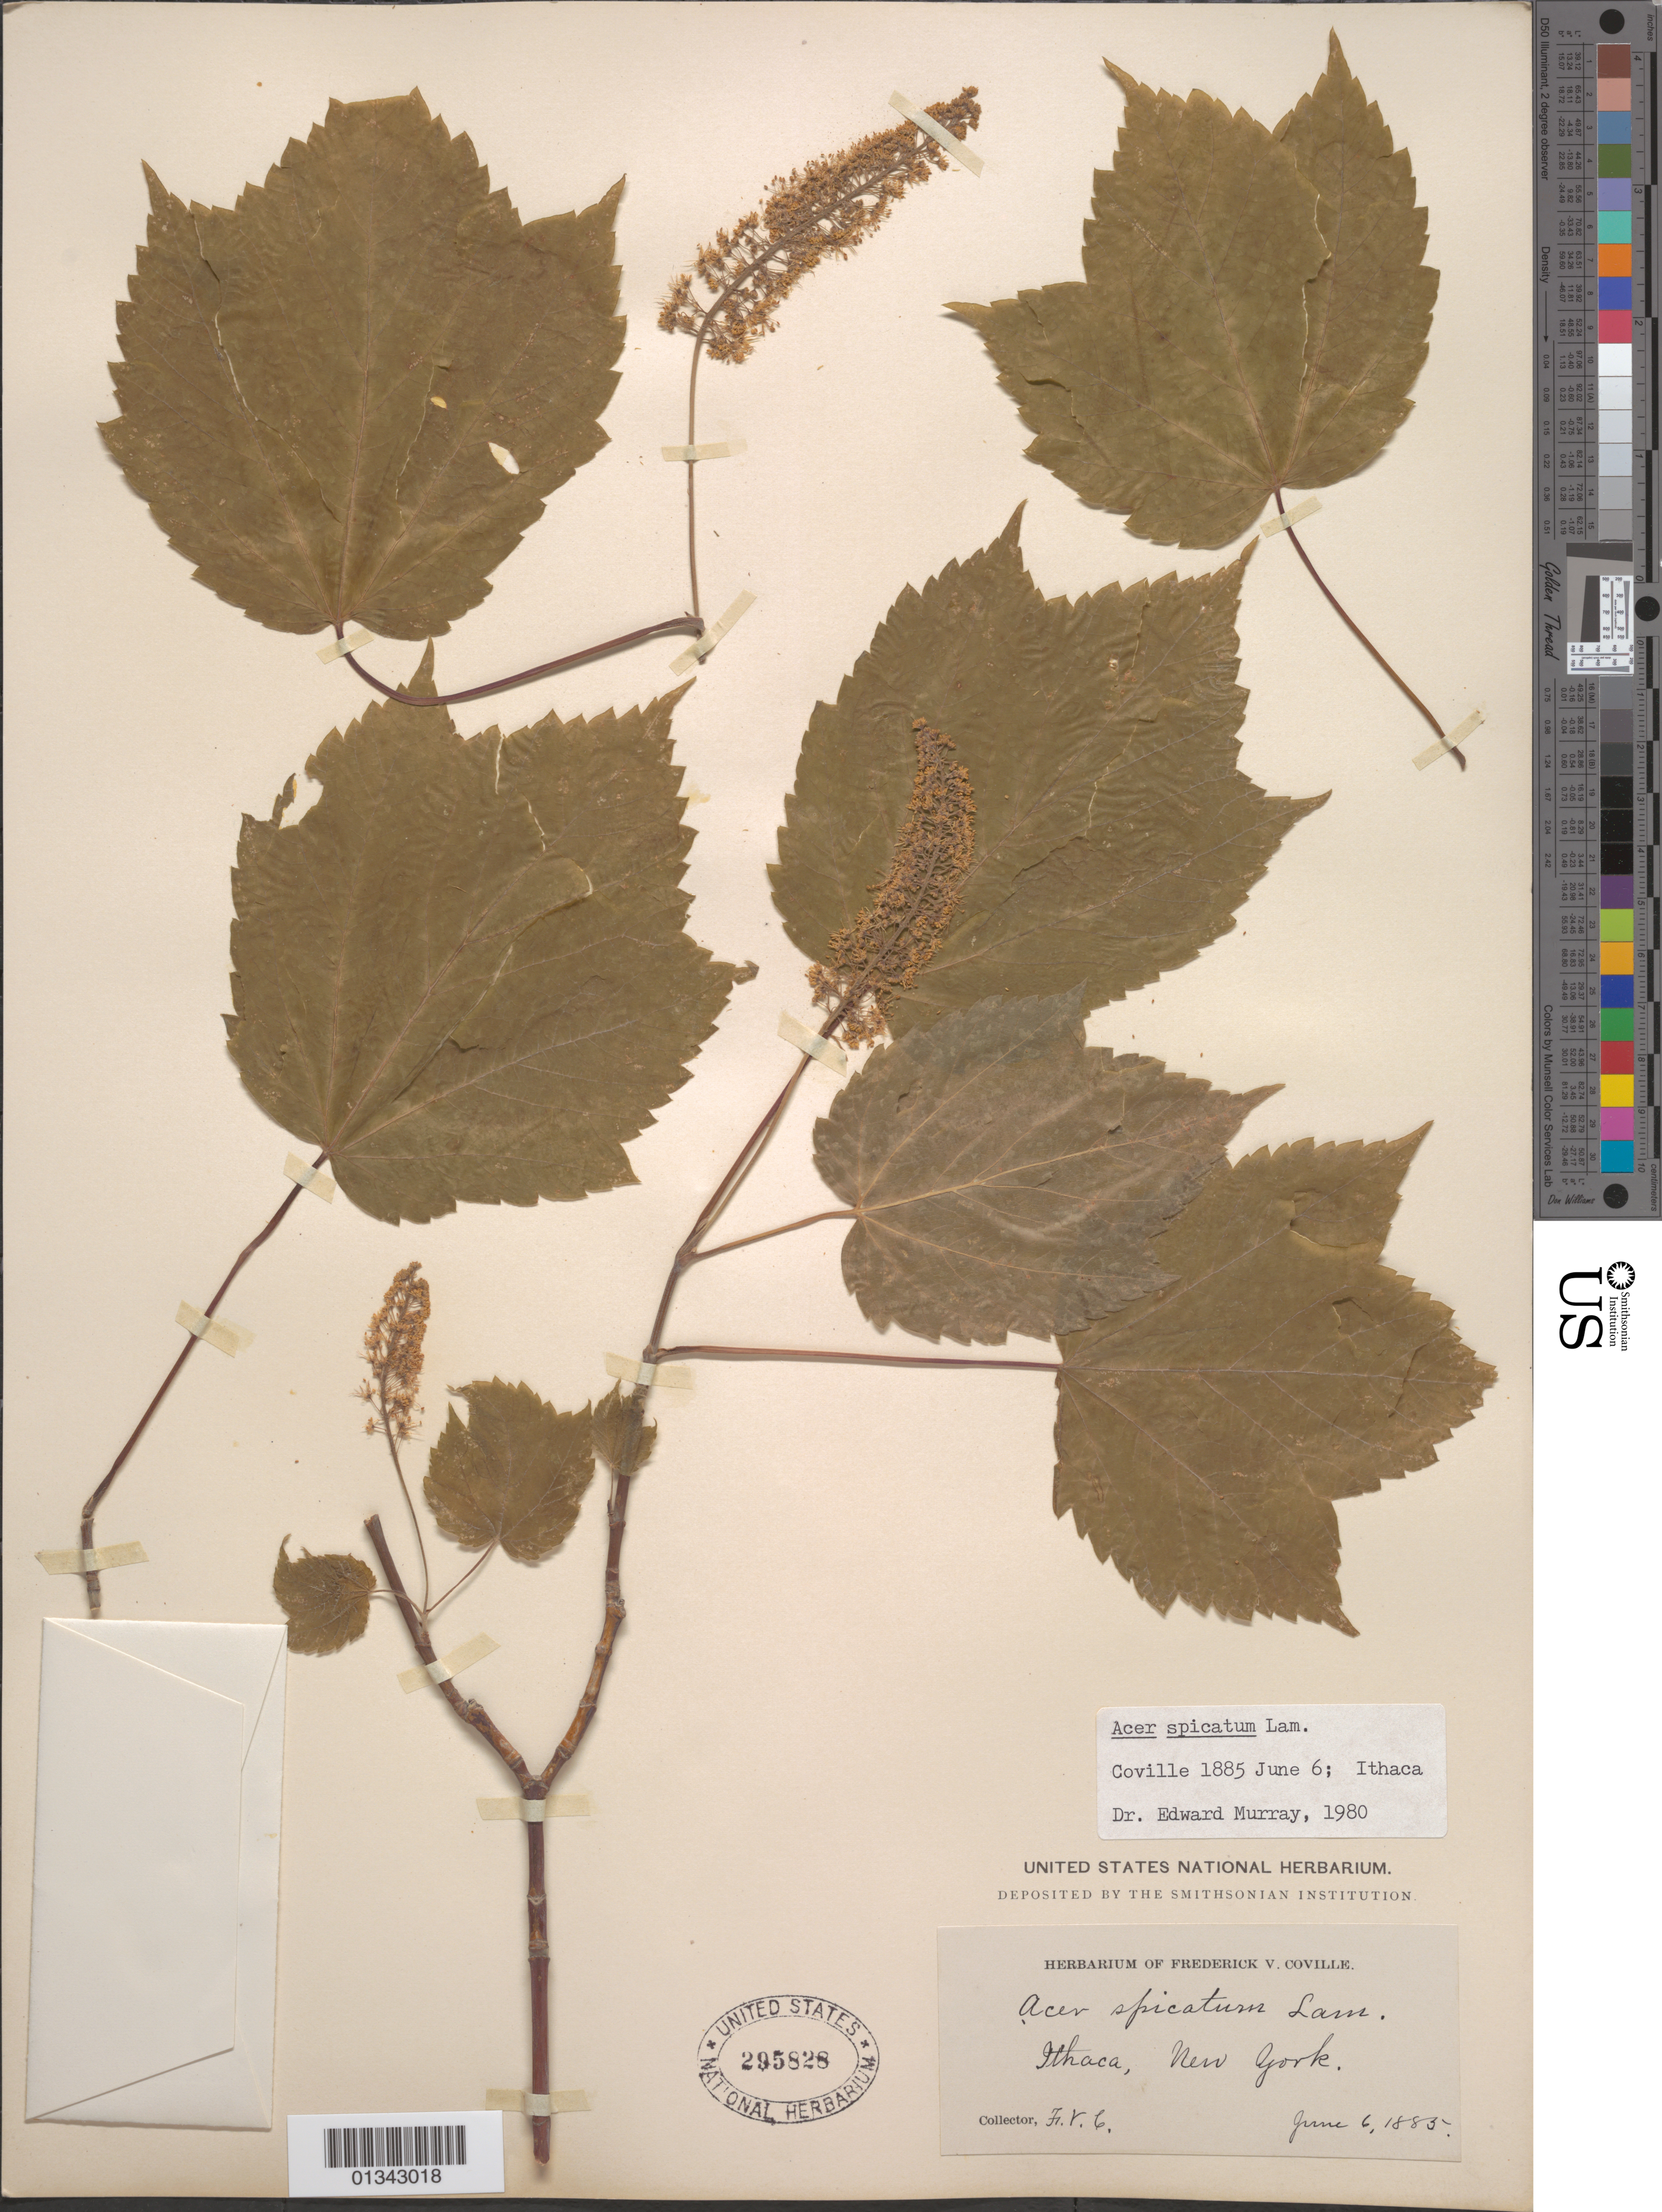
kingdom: Plantae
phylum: Tracheophyta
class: Magnoliopsida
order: Sapindales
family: Sapindaceae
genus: Acer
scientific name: Acer spicatum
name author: Lam.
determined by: Murray, Edward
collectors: F. V. Coville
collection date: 1885-06-06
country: United States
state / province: New York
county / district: Tompkins County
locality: Ithaca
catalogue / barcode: US 295828